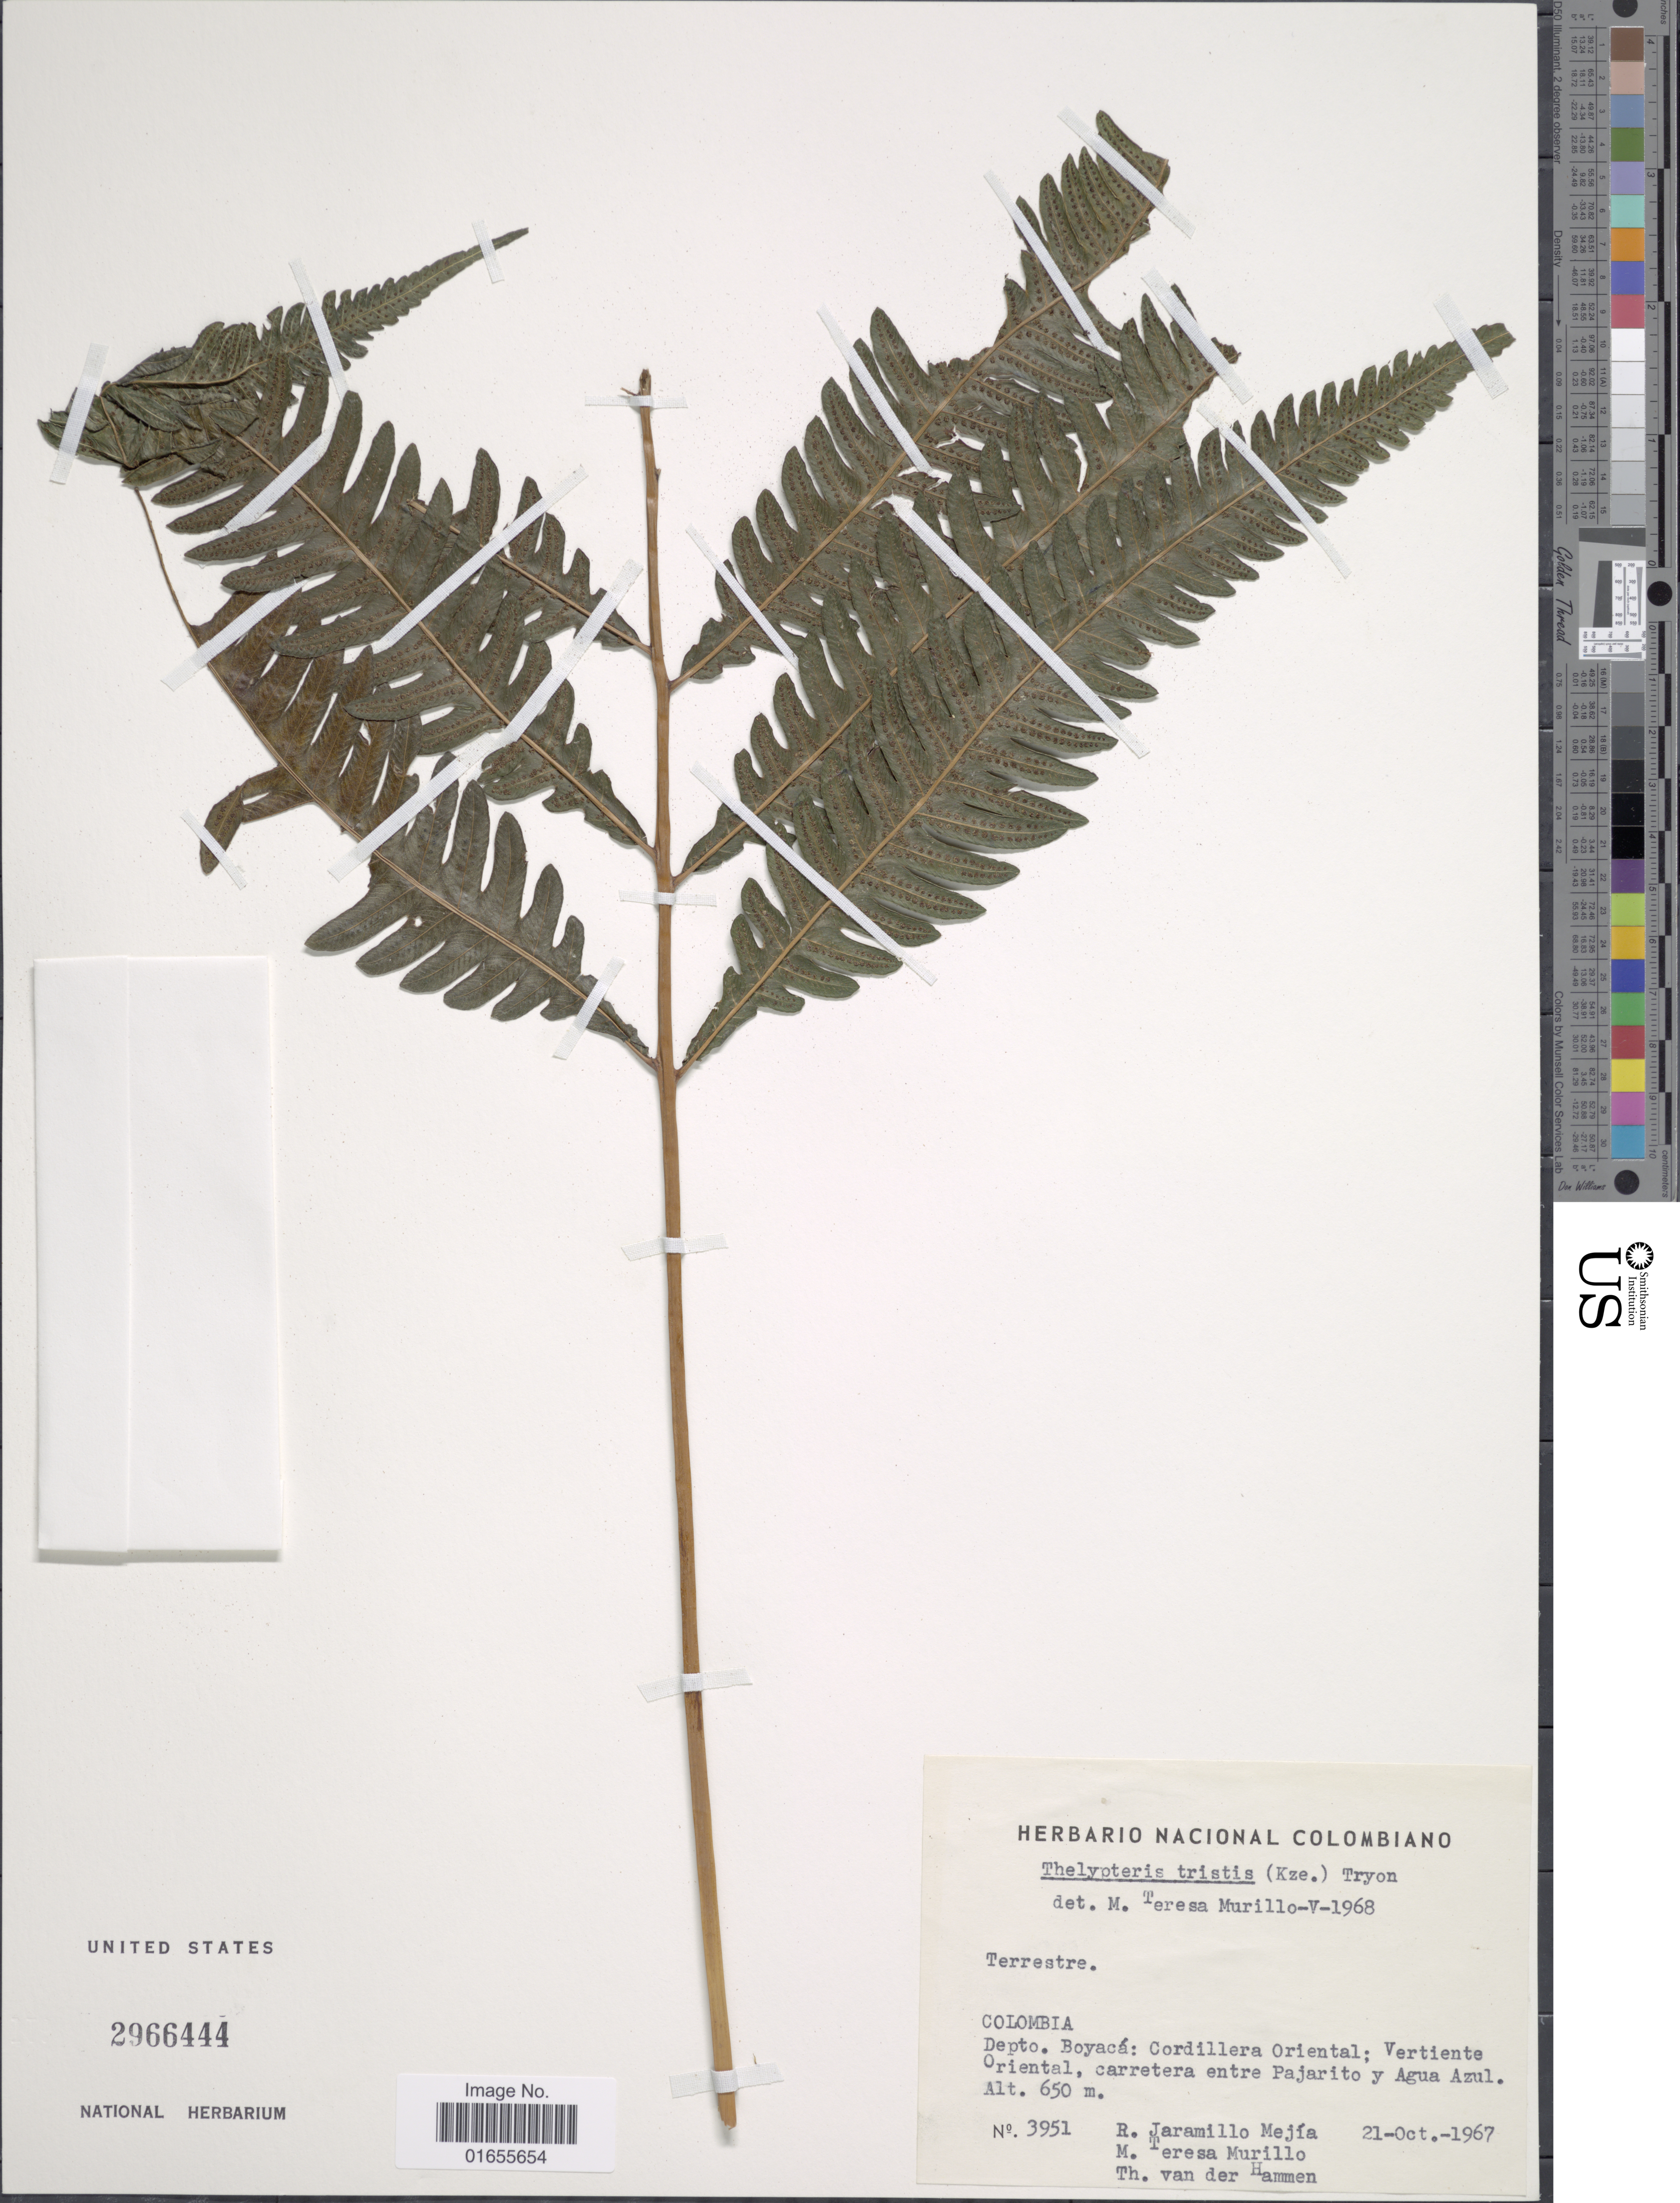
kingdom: Plantae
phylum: Tracheophyta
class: Polypodiopsida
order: Polypodiales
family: Thelypteridaceae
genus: Goniopteris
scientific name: Goniopteris tristis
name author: (Kuntze) Brade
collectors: R. Jaramillo M., M. Murillo & T. Hammen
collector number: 3951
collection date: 1967-10-21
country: Colombia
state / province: Boyacá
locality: Cordillera Oriental: Vertiente Oriental, carretera entre Pajarito y Agua Azul.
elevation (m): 650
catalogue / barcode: US 2966444